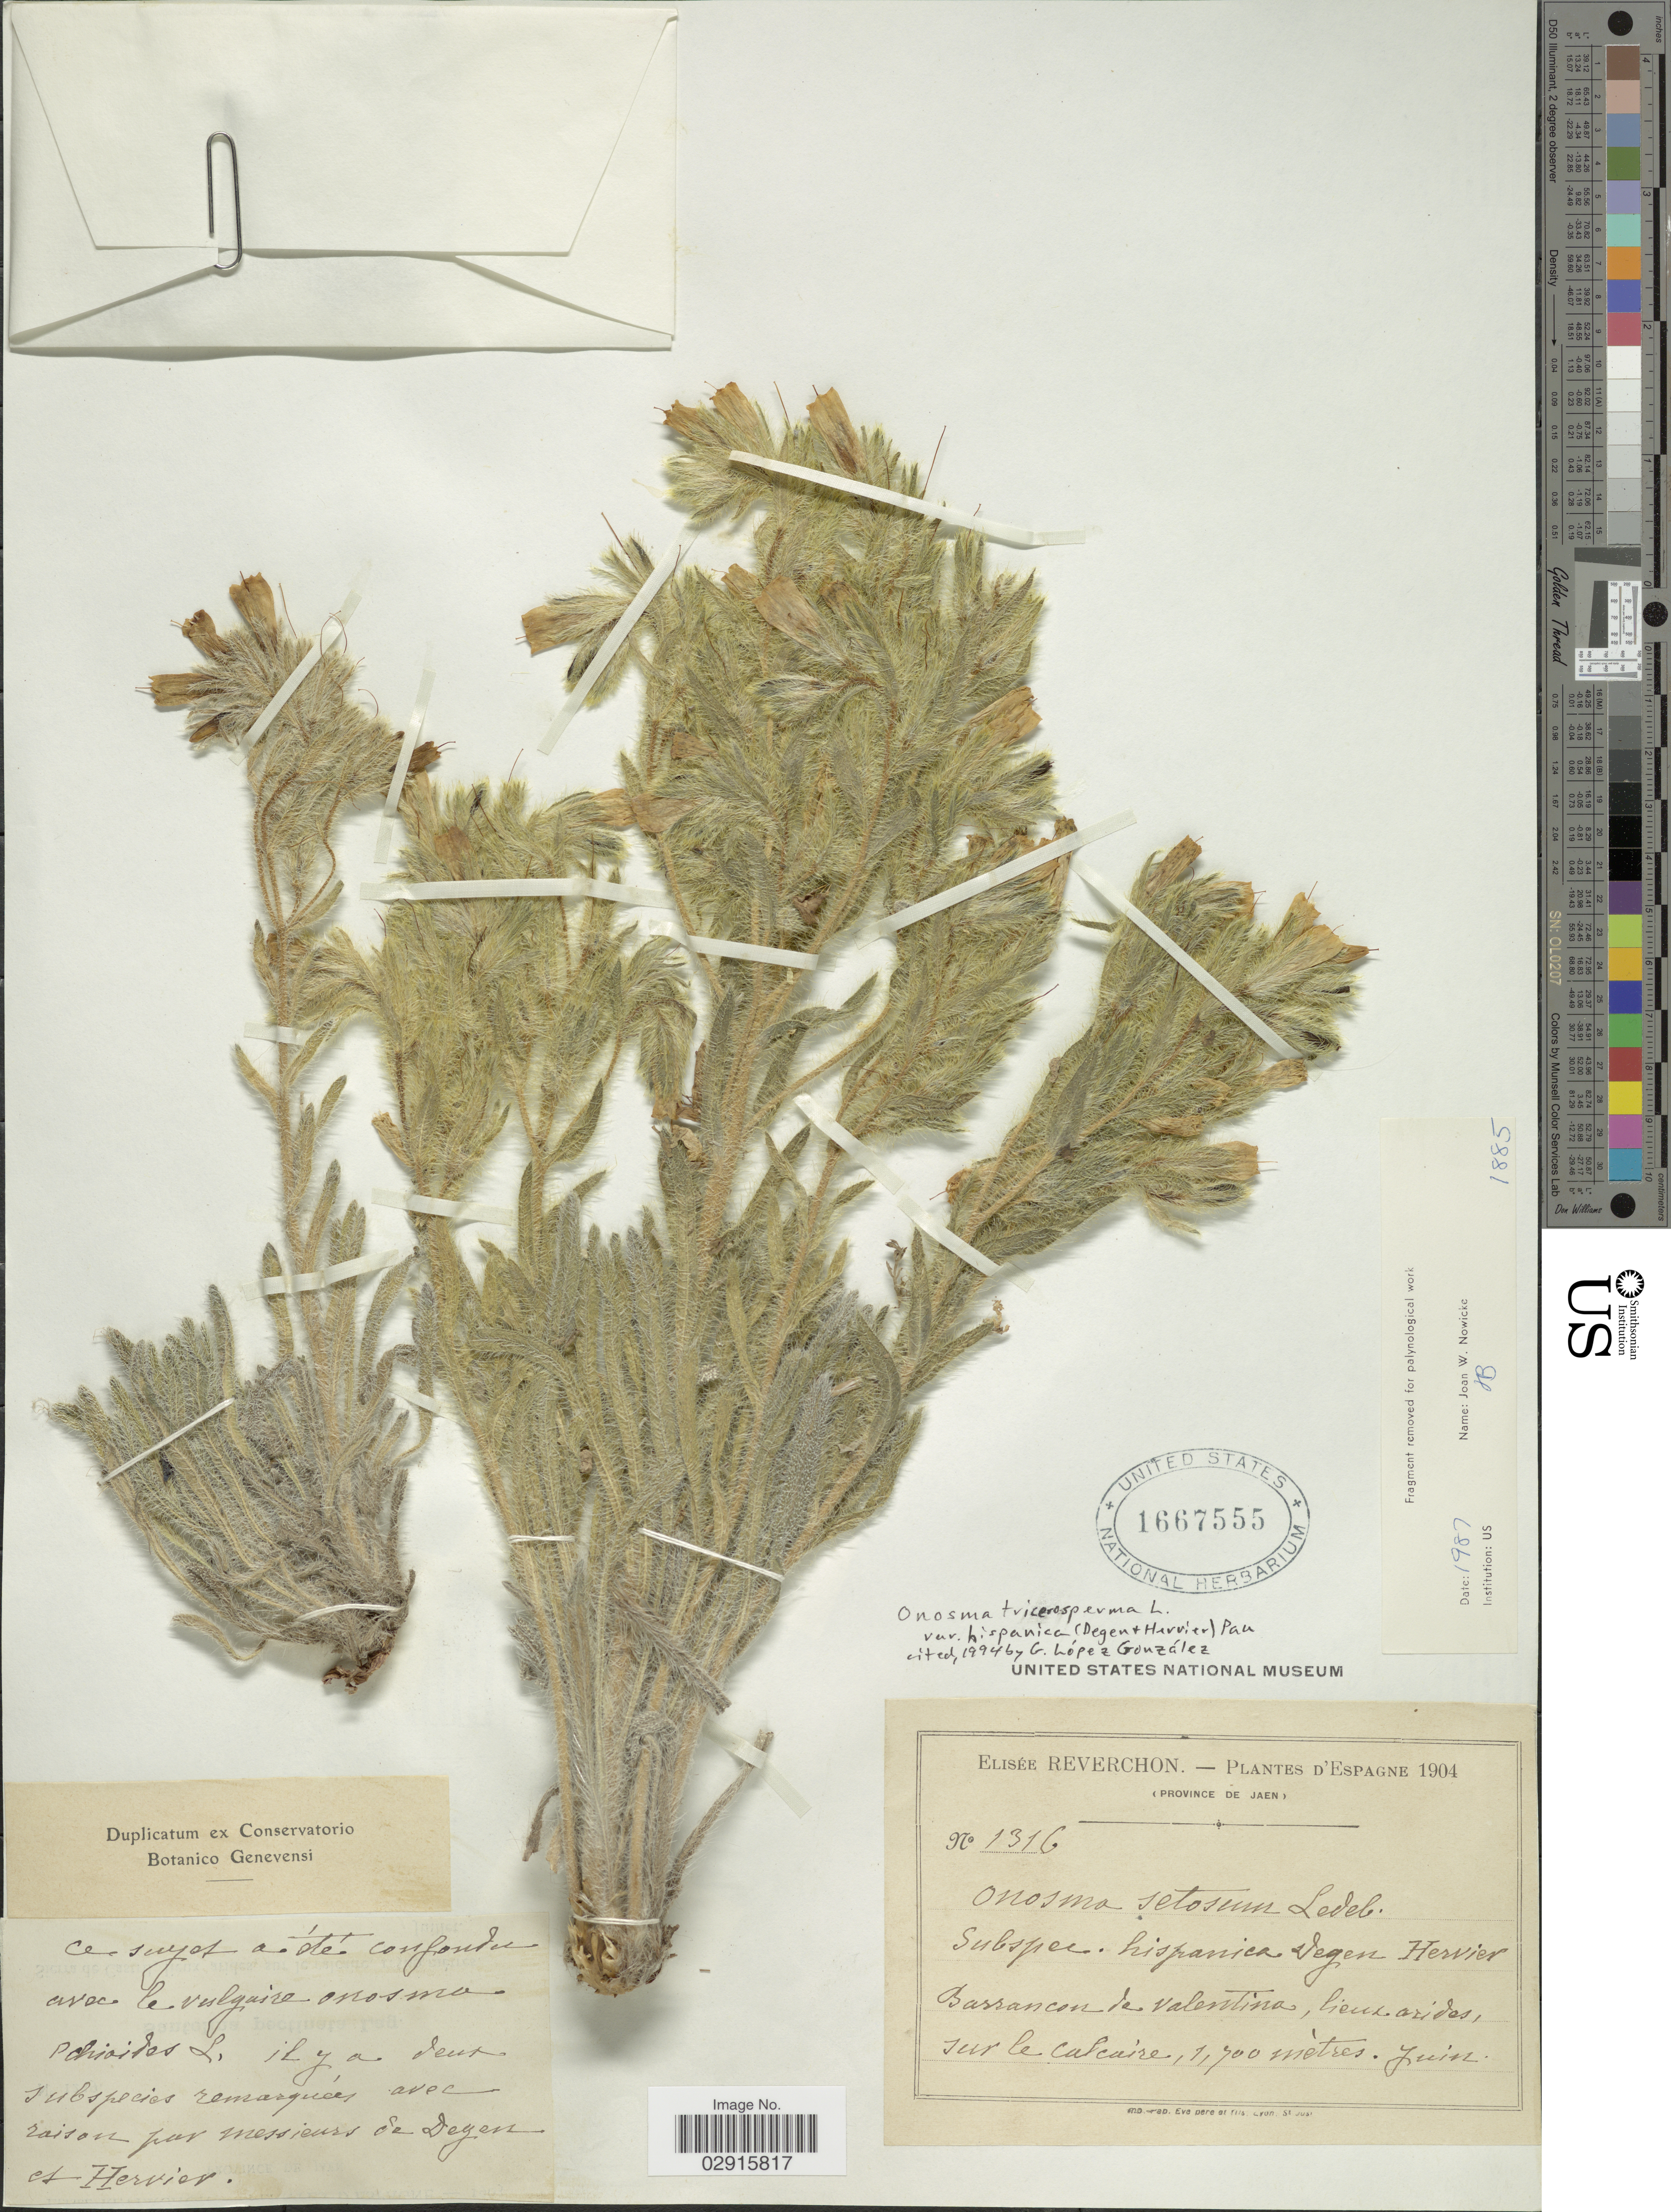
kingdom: Plantae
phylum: Tracheophyta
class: Magnoliopsida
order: Boraginales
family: Boraginaceae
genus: Onosma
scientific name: Onosma tricerosperma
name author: Lag.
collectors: E. Reverchon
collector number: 1316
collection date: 1904-06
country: Spain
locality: Barrancon de Valentina, lieux. aridos, sur le calcaire. Espagne (Province de Jaen).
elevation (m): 1700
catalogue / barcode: US 1667555